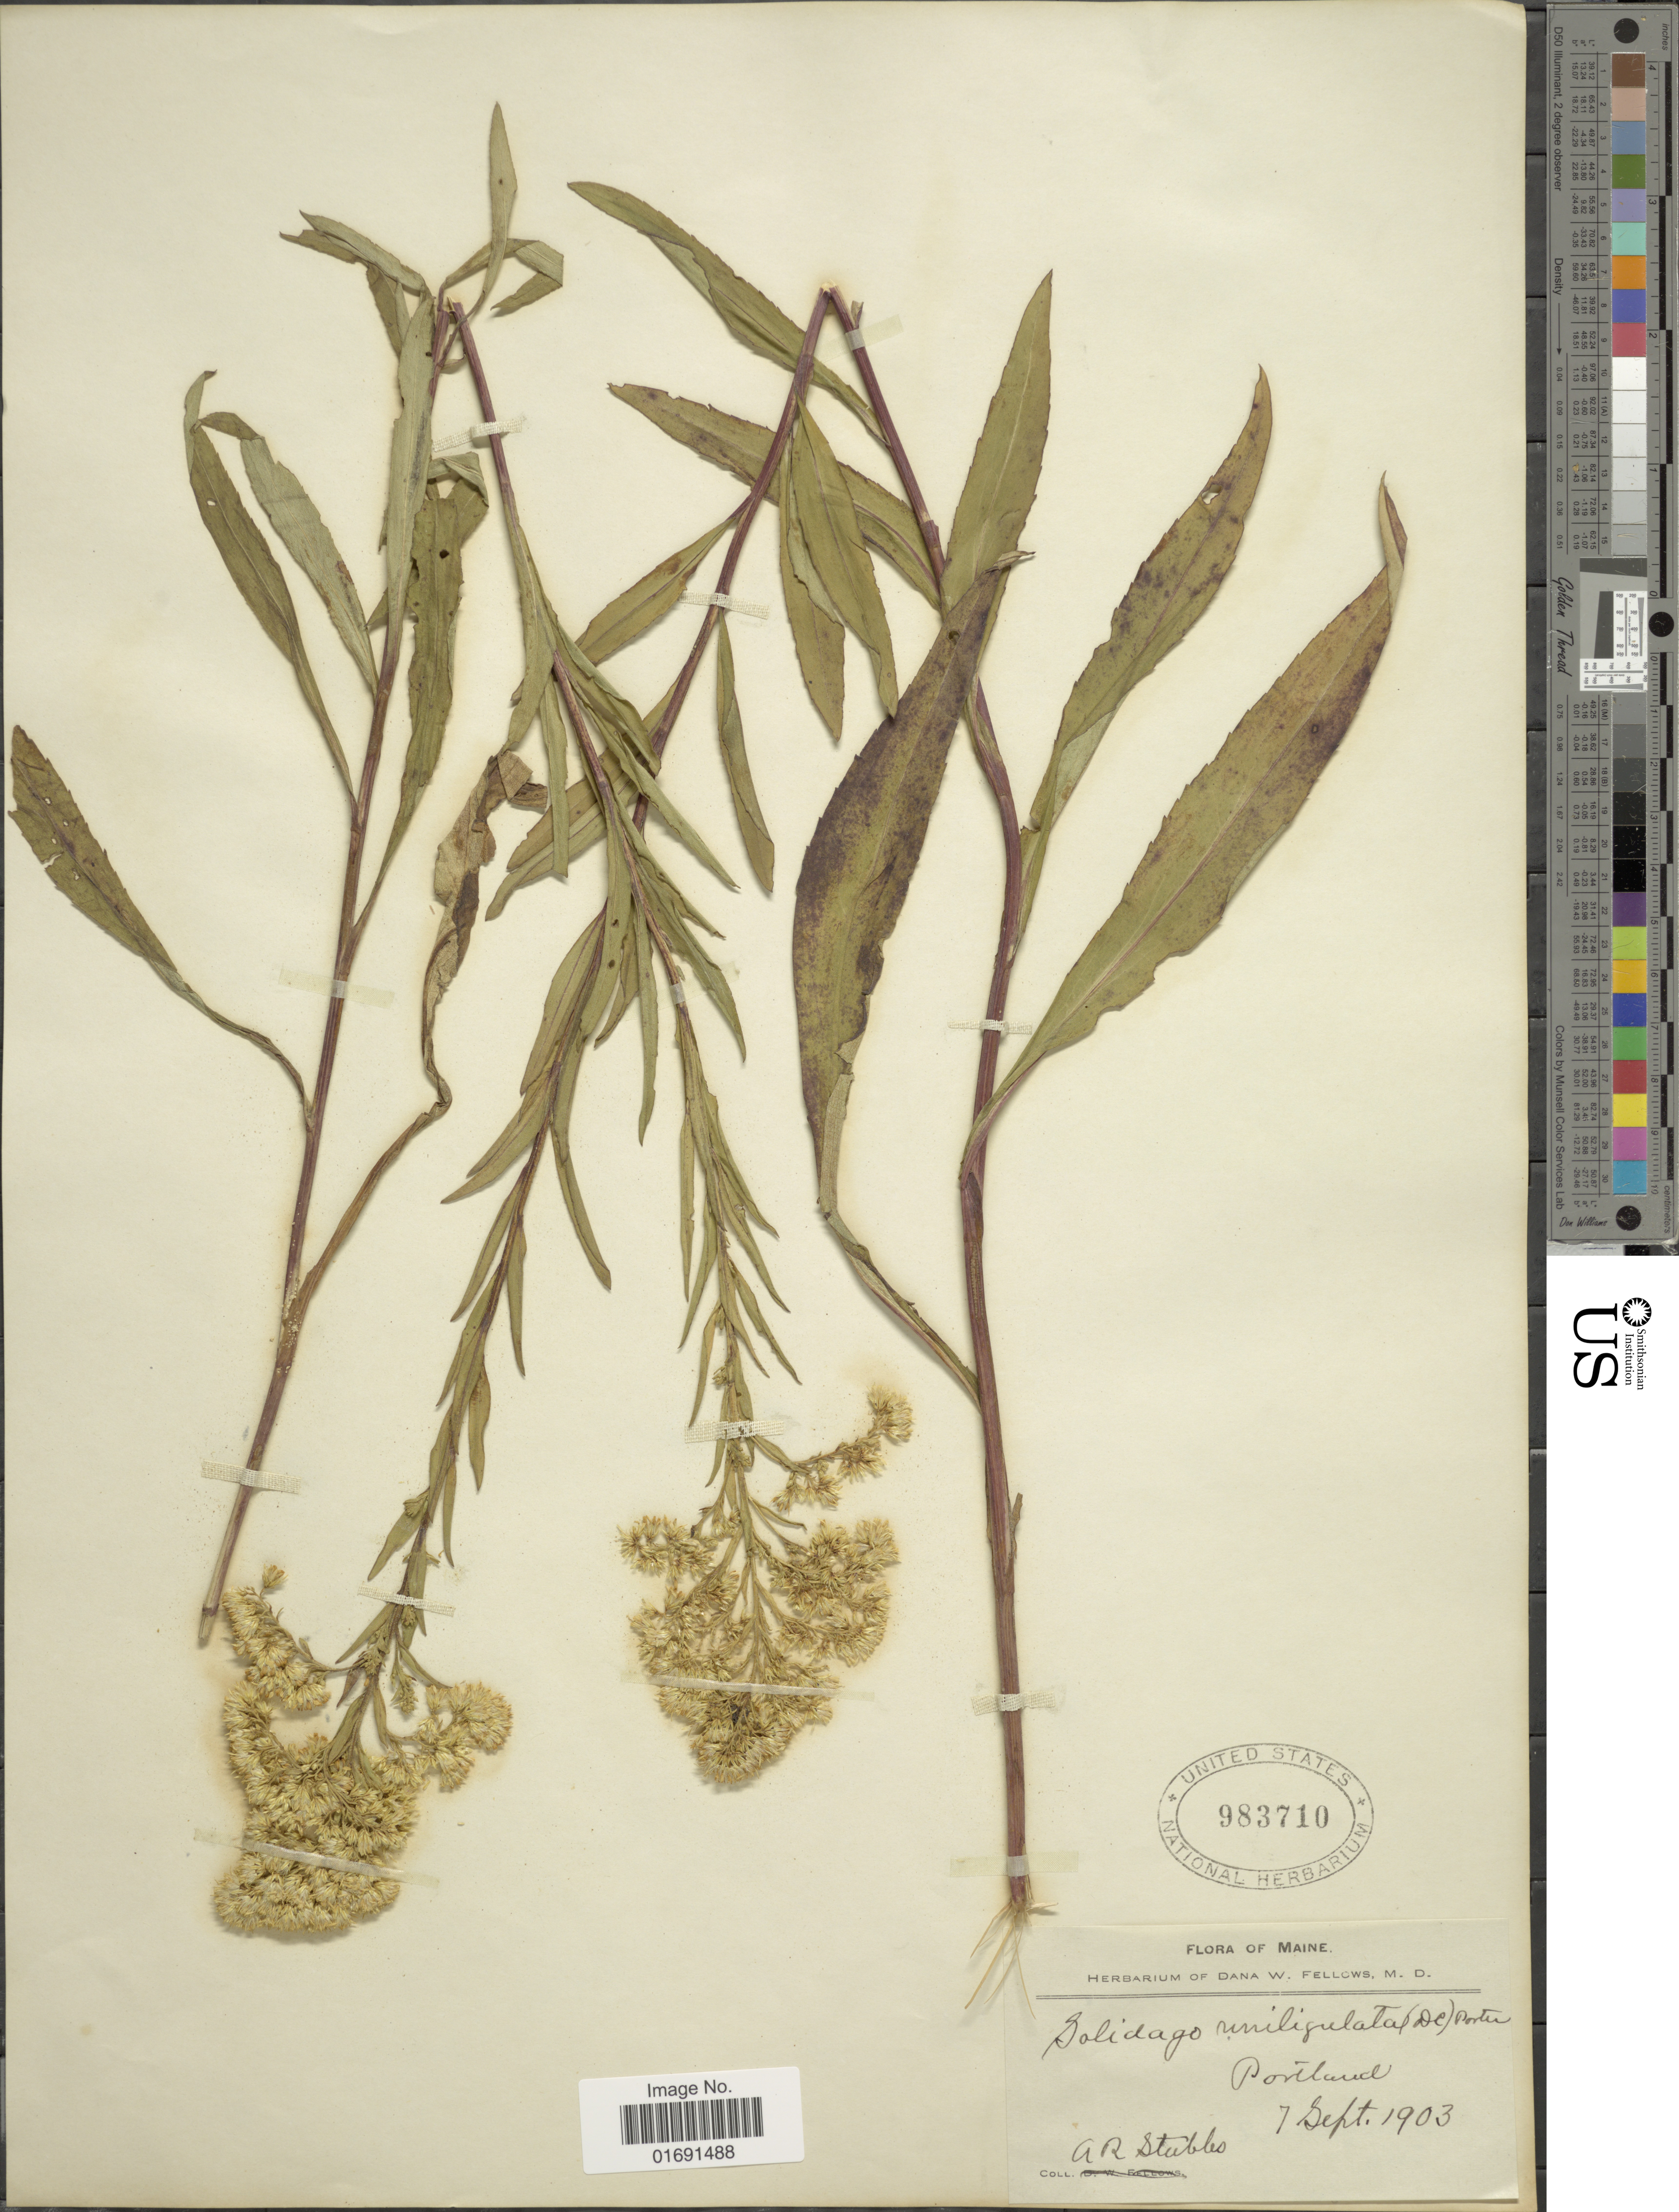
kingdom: Plantae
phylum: Tracheophyta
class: Magnoliopsida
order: Asterales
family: Asteraceae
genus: Solidago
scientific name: Solidago uniligulata var. uniligulata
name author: (DC.) Porter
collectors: A. Steebles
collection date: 1903-09-07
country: United States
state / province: Maine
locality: Portland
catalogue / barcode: US 983710